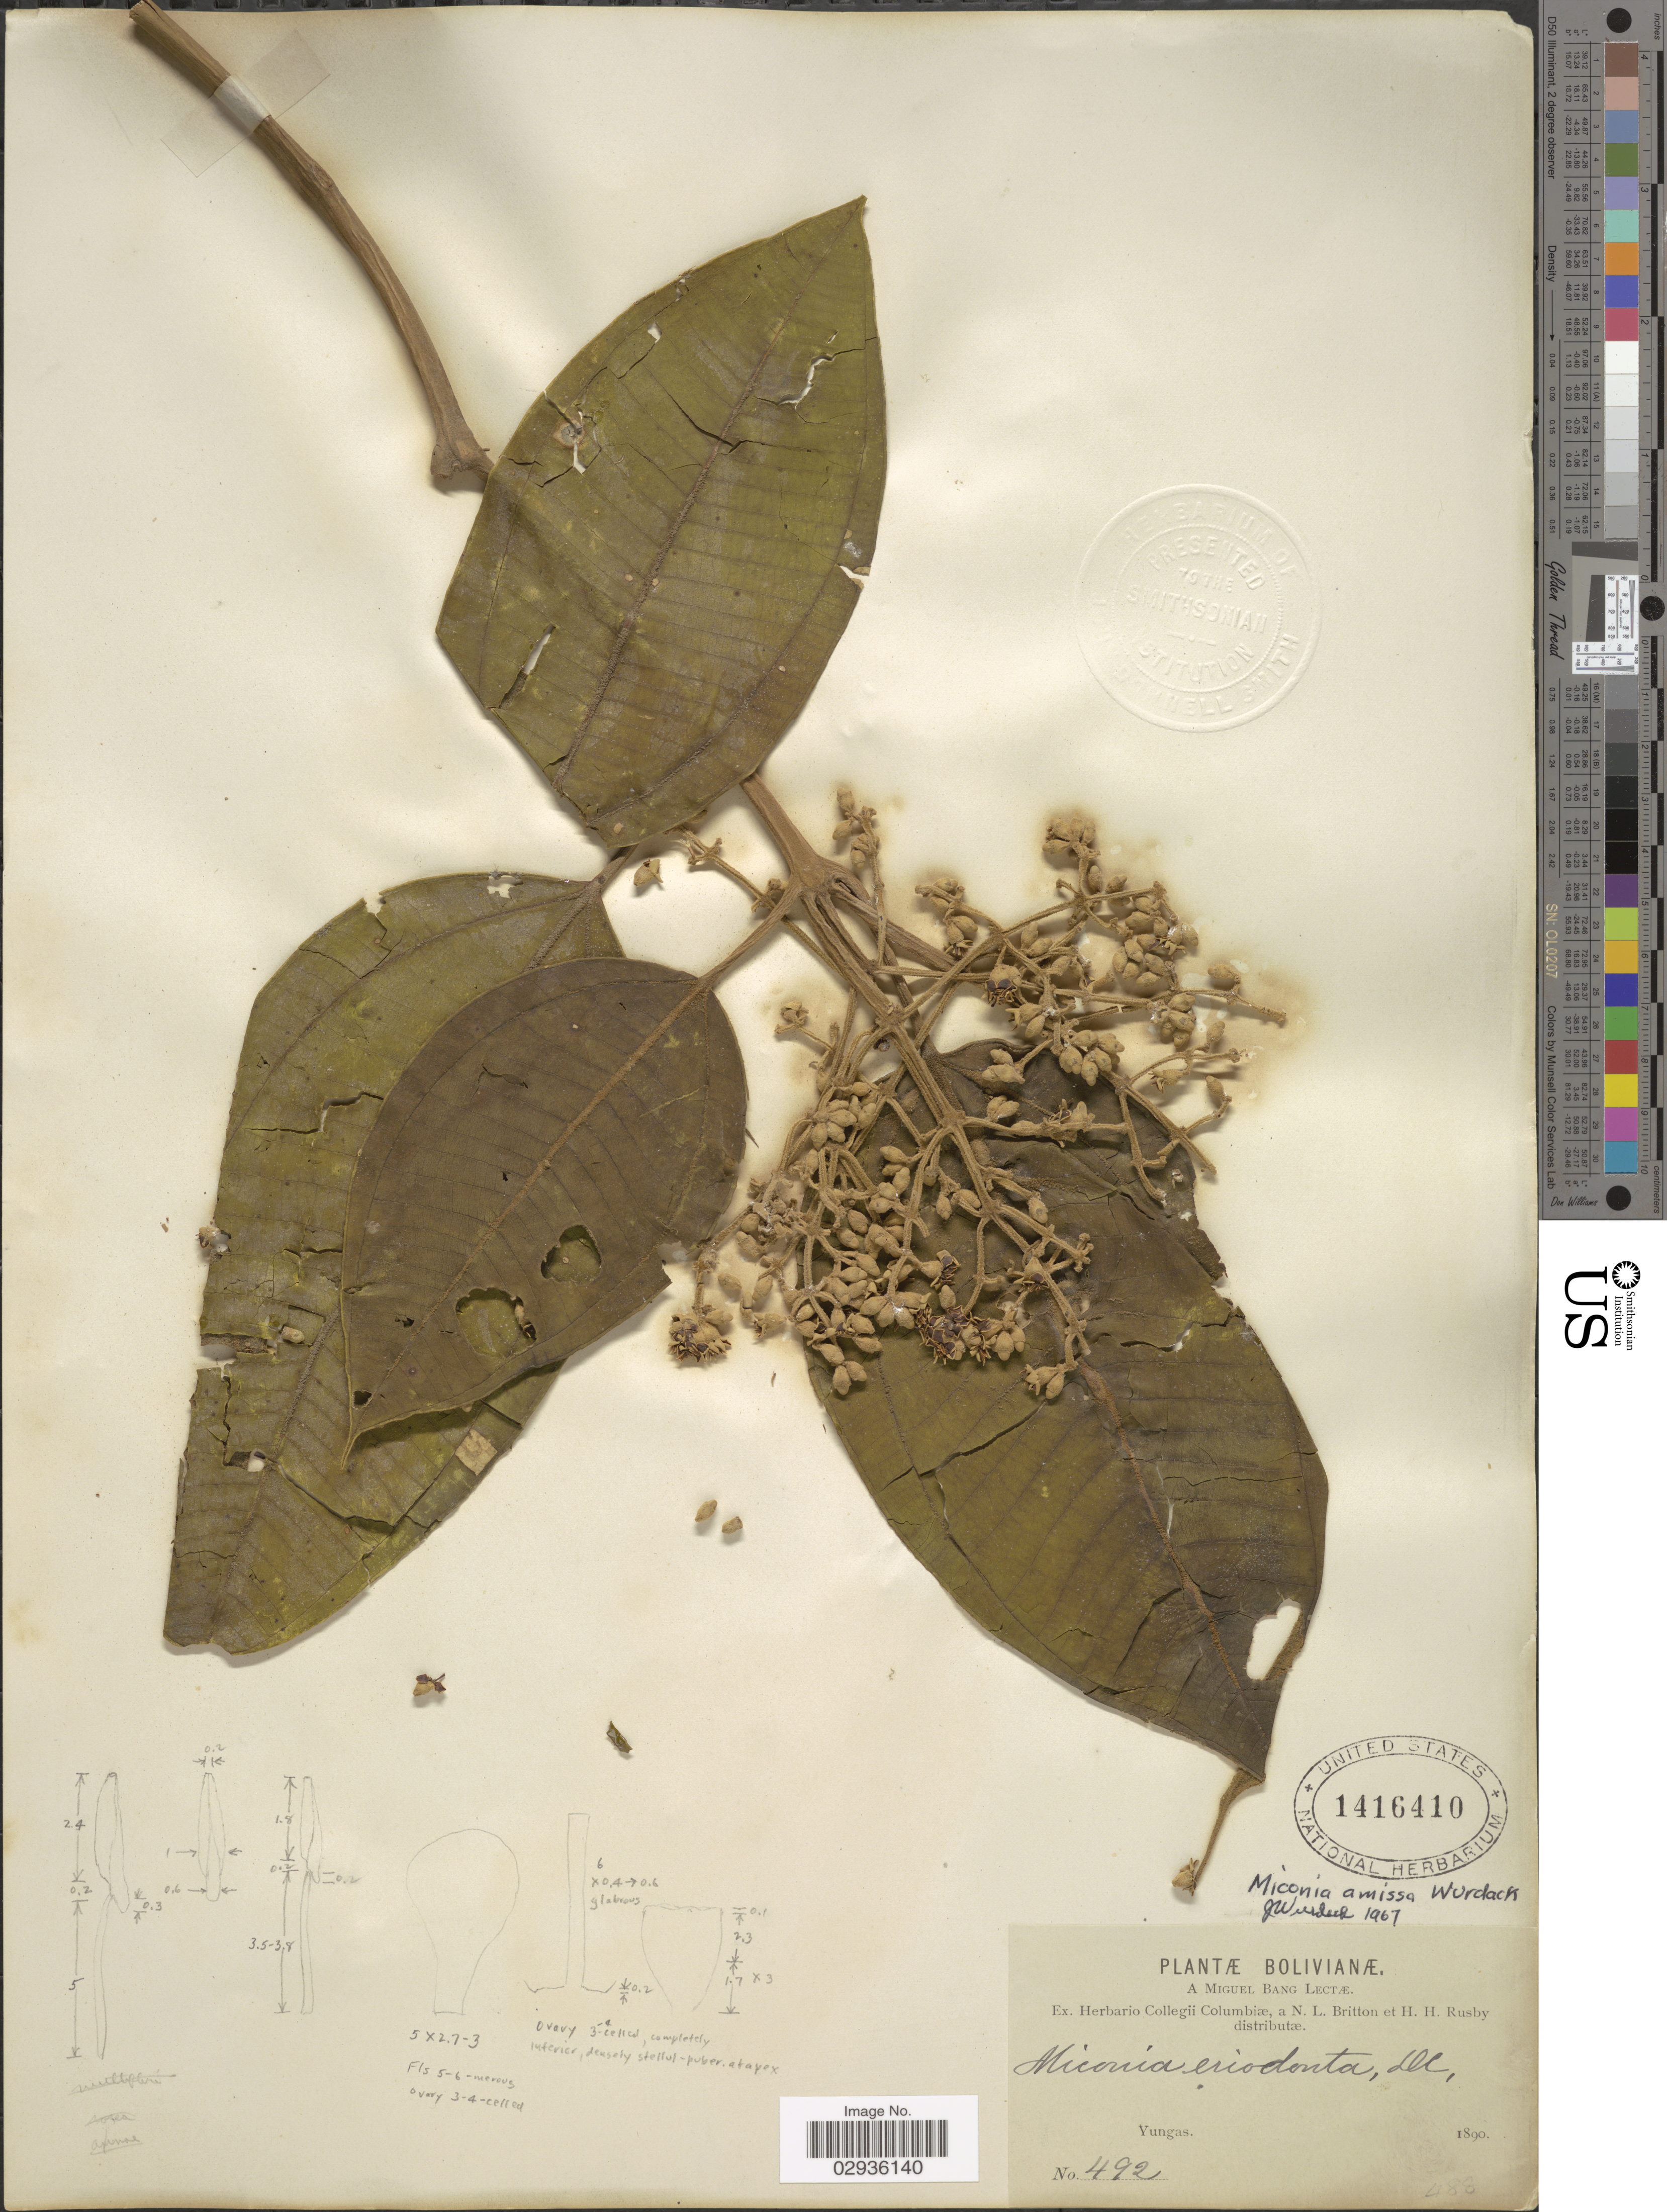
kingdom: Plantae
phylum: Tracheophyta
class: Magnoliopsida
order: Myrtales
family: Melastomataceae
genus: Miconia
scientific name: Miconia amissa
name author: Wurdack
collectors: M. Bang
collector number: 492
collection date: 1890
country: Bolivia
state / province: La Paz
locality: Yungas.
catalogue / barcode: US 1416410